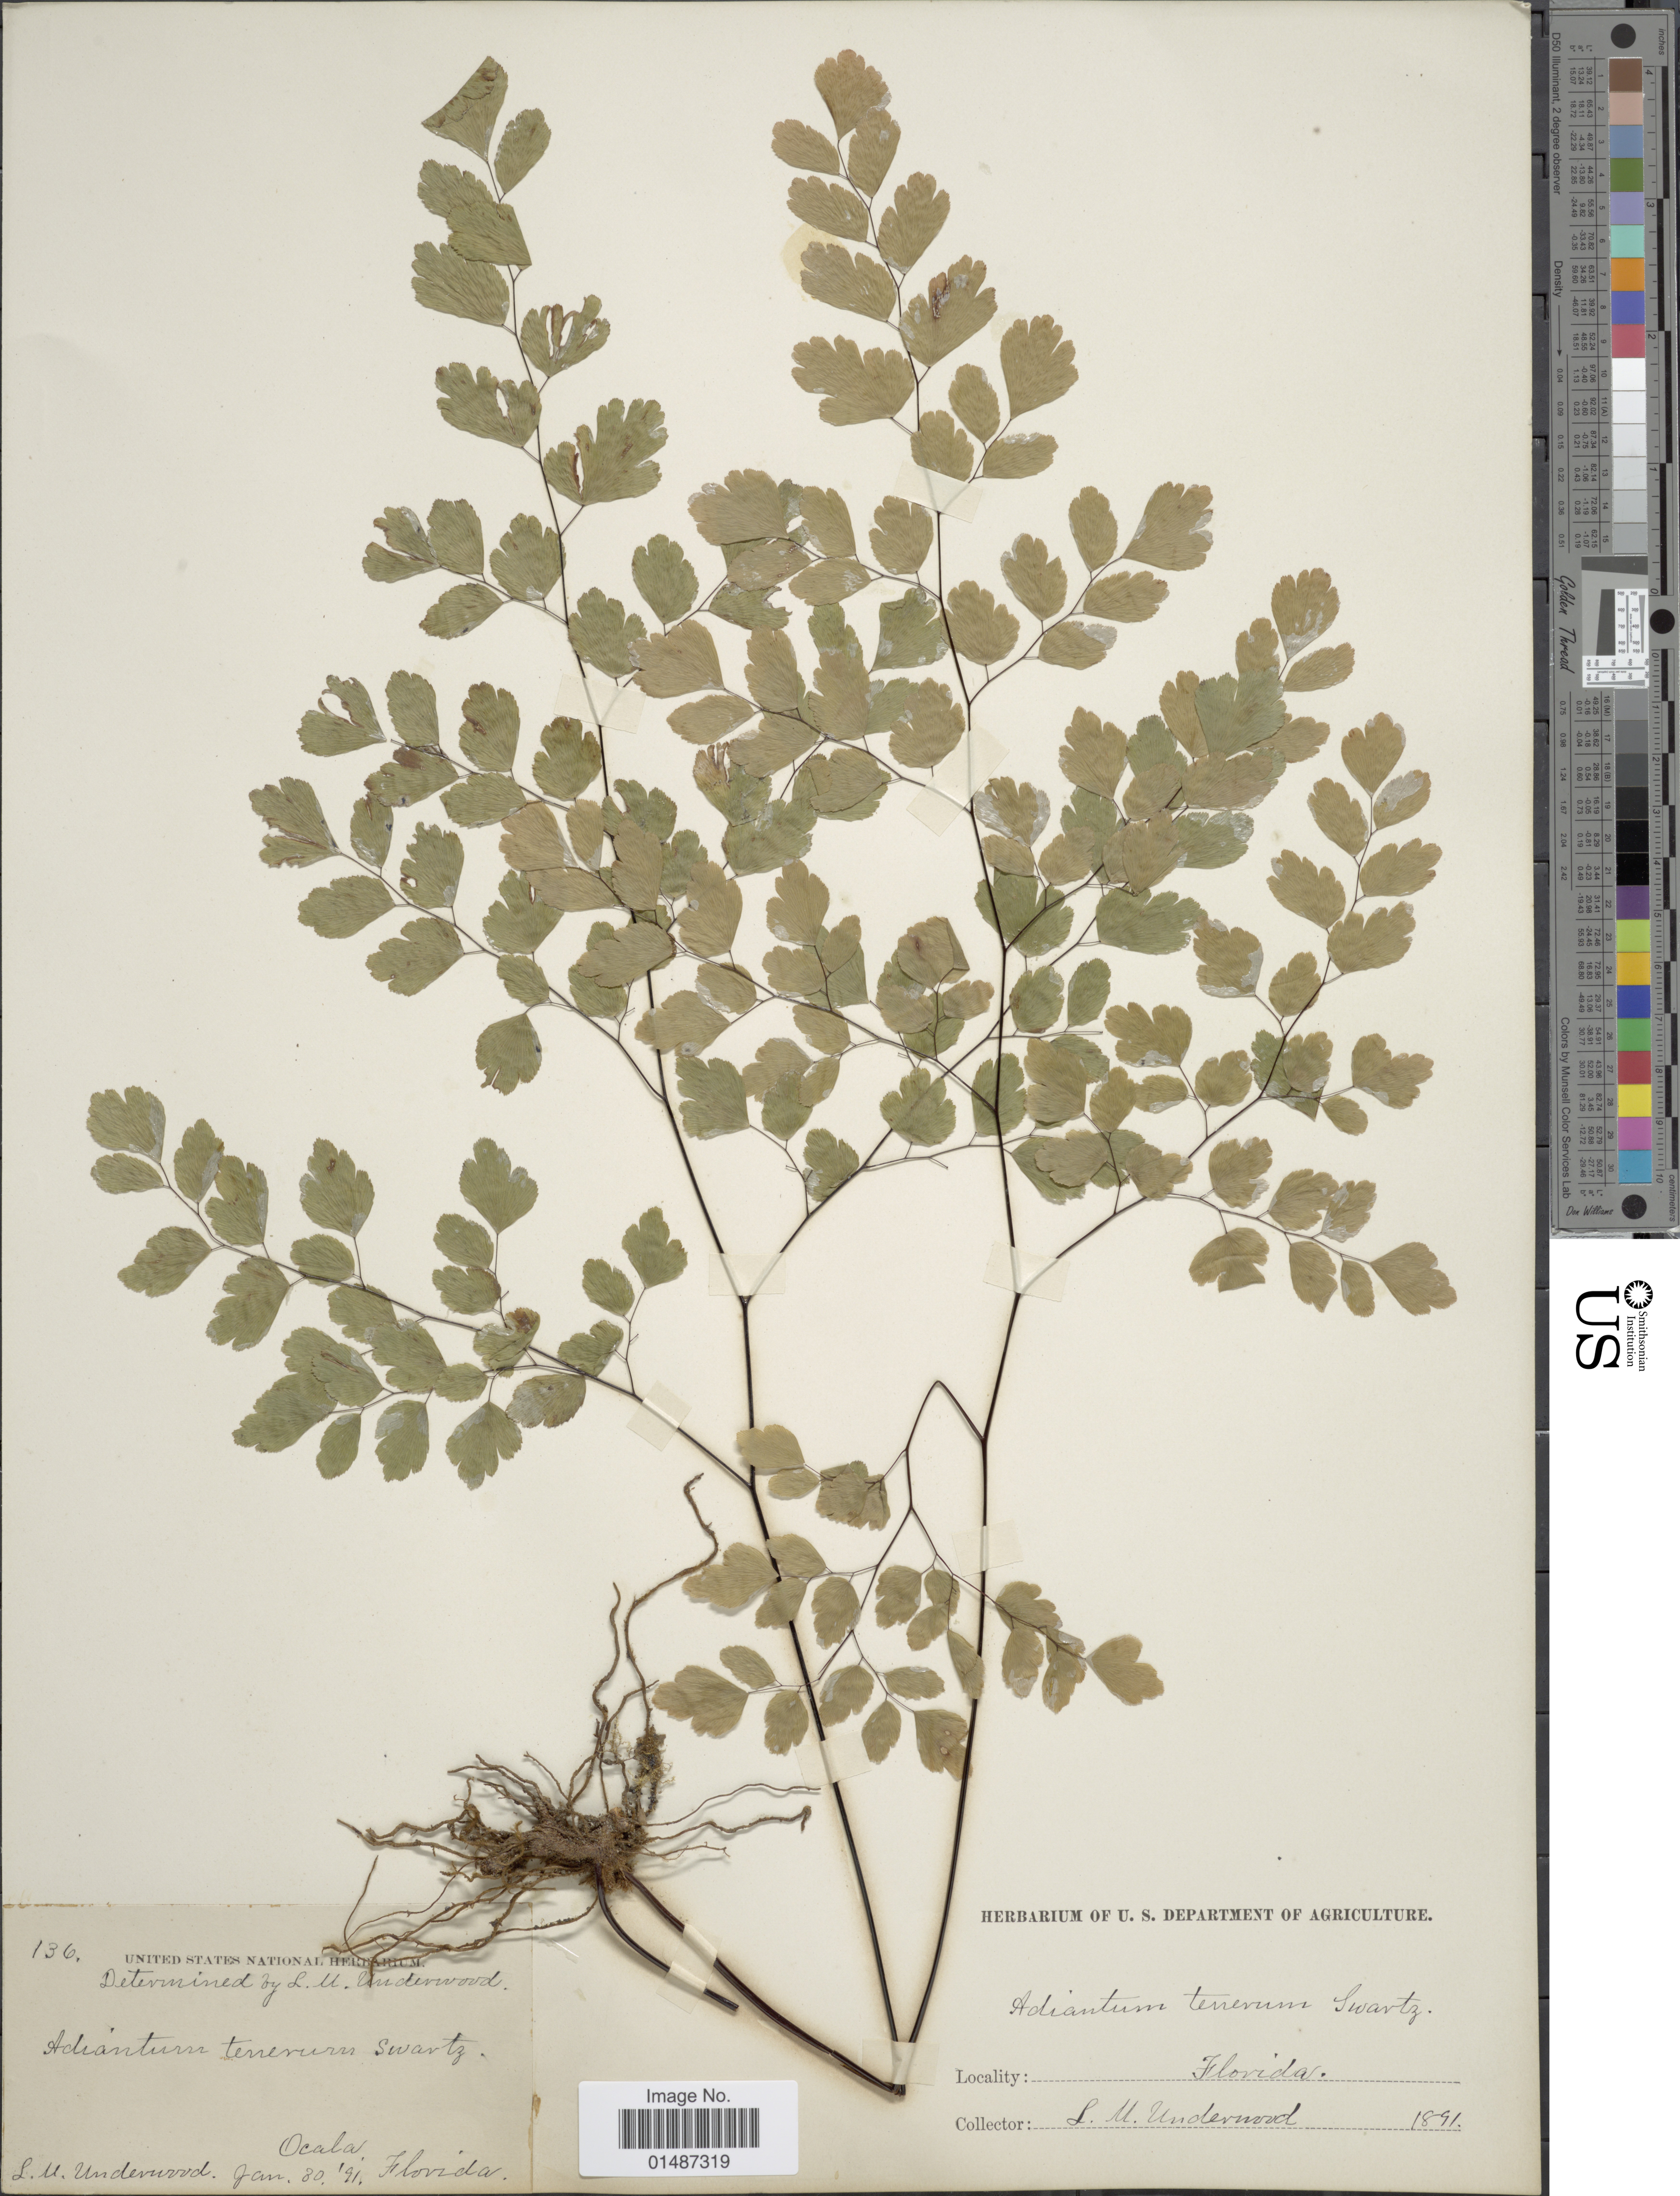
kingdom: Plantae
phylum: Tracheophyta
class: Polypodiopsida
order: Polypodiales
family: Pteridaceae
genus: Adiantum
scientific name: Adiantum tenerum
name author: Sw.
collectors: L. M. Underwood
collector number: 136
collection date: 1891-01-30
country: United States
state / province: Florida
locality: Ocala.